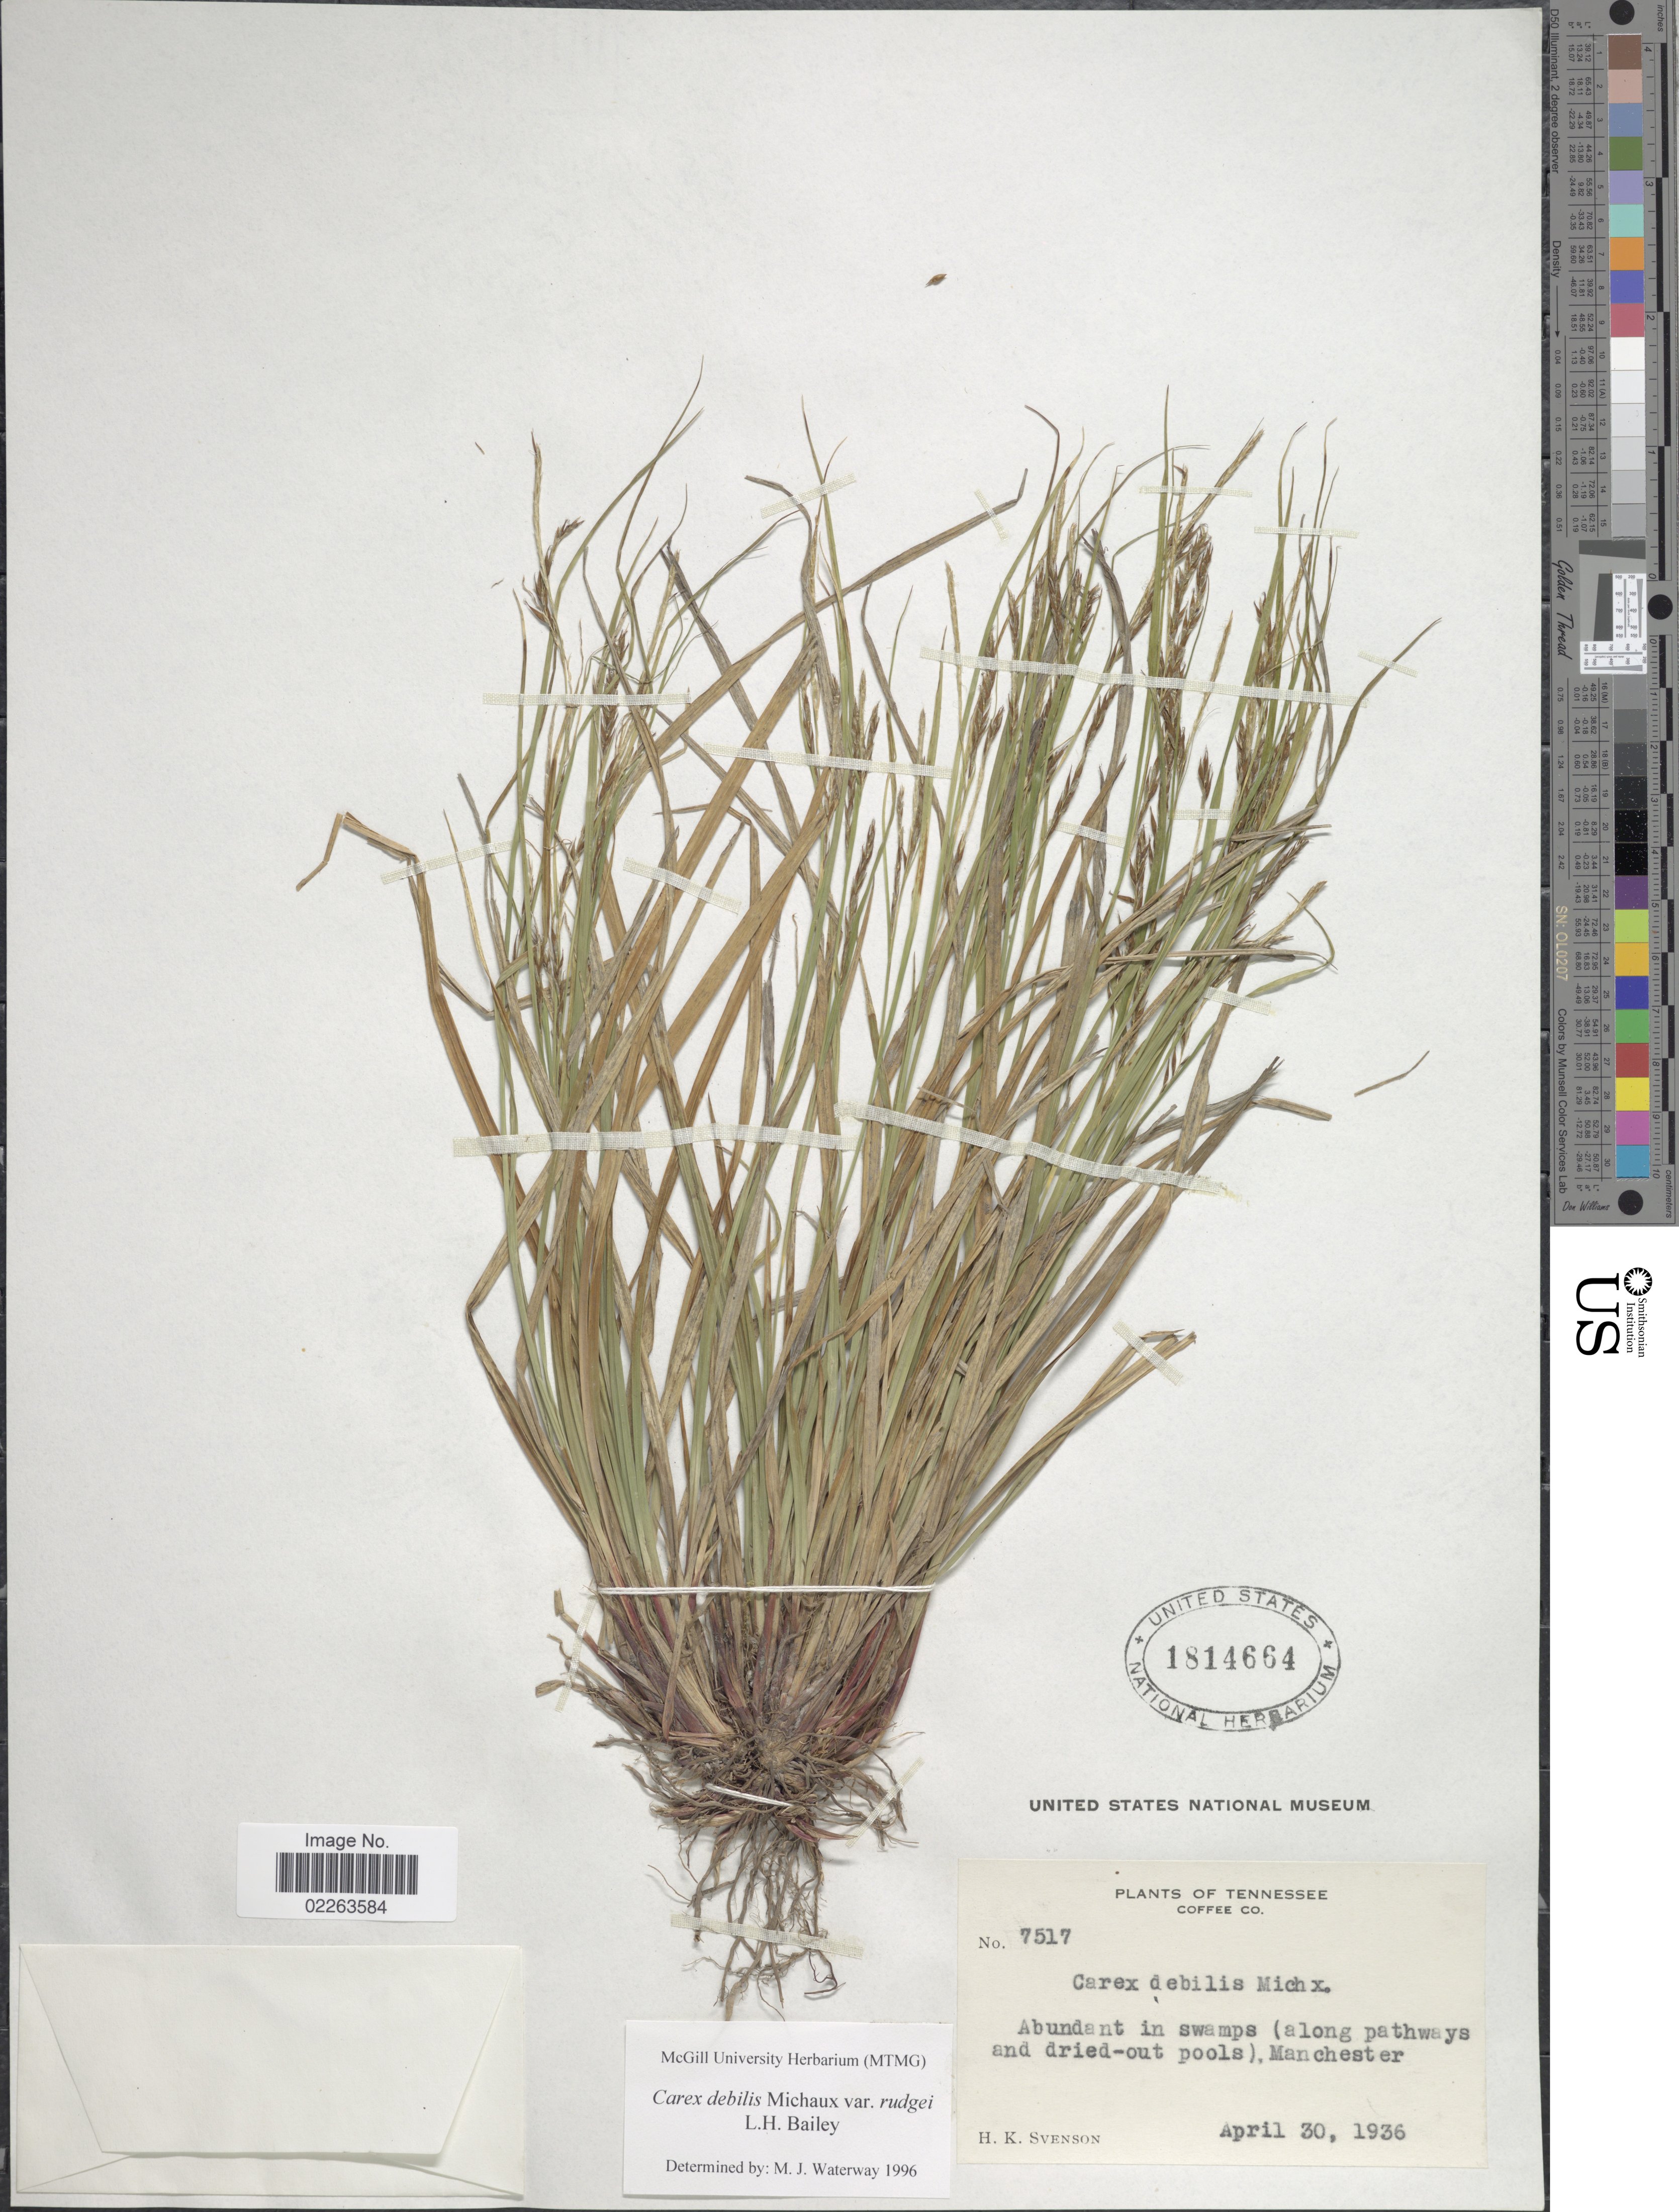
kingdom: Plantae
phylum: Tracheophyta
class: Liliopsida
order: Poales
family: Cyperaceae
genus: Carex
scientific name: Carex flexuosa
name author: Muhl. ex Willd.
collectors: H. K. Svenson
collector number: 7517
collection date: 1936-04-30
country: United States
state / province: Tennessee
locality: Coffee Co. Abundant in swamps (along pathways and dried-out pools), Manchester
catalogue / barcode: US 1814664